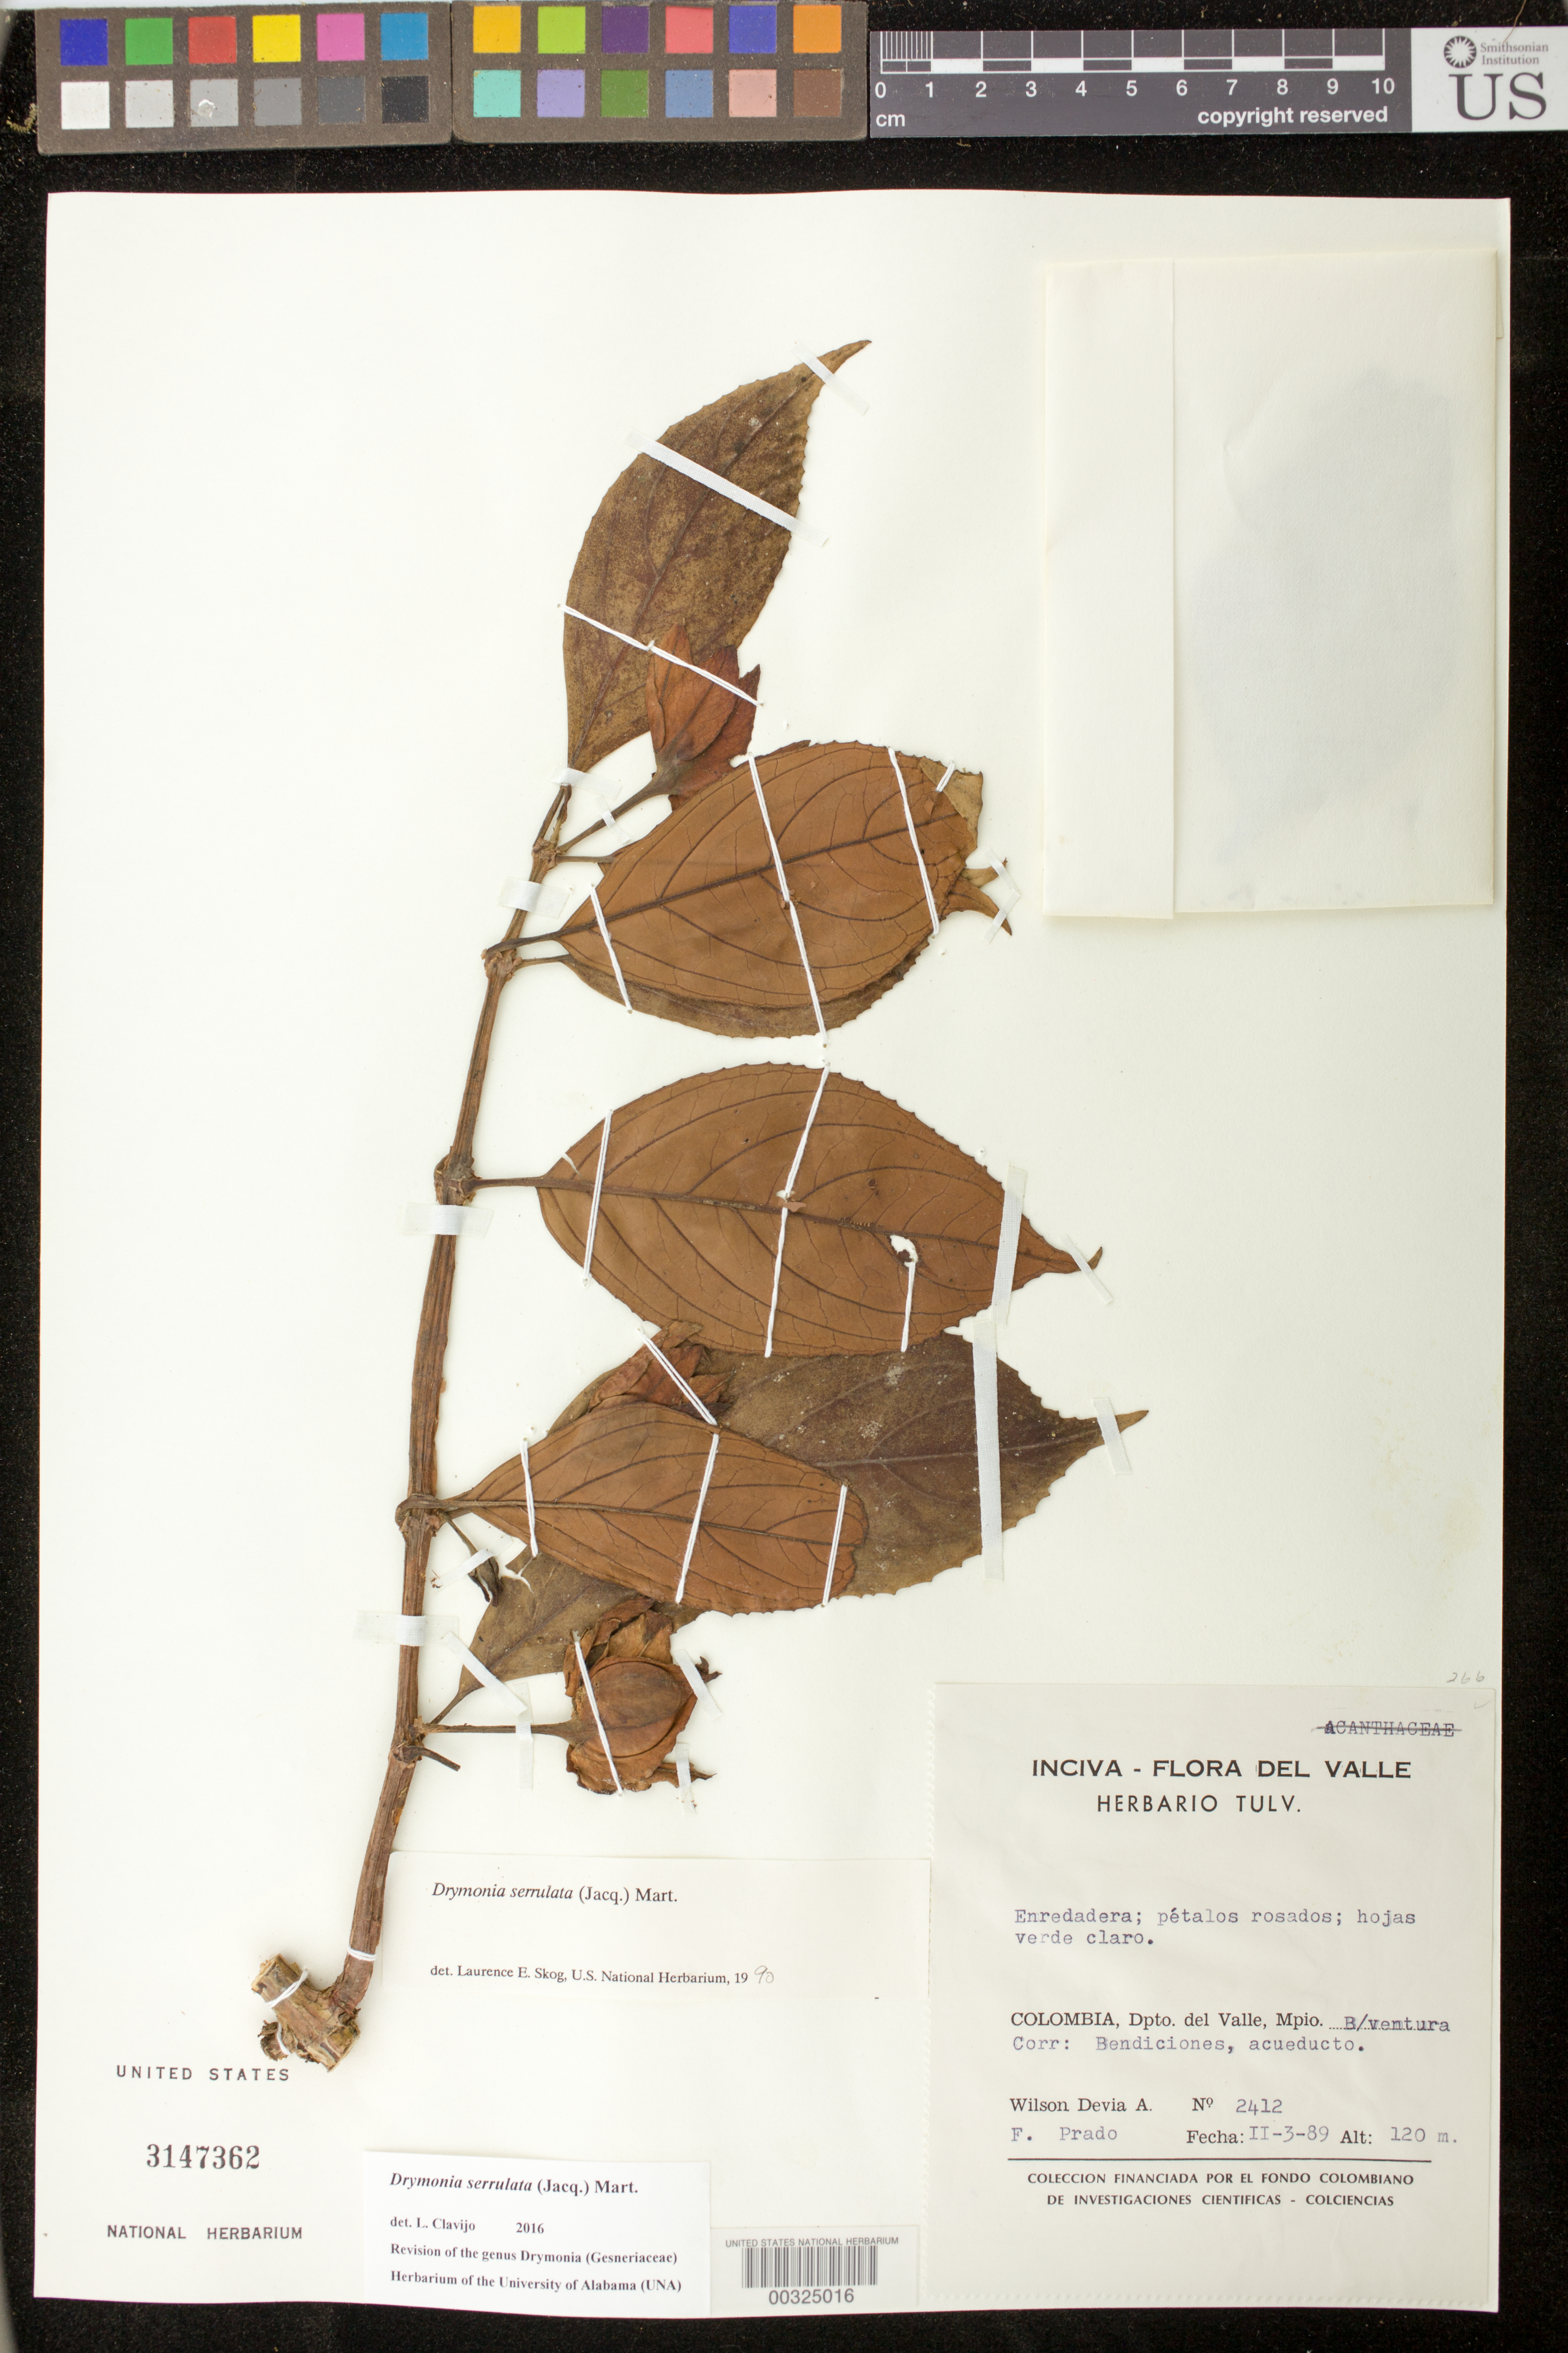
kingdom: Plantae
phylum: Tracheophyta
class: Magnoliopsida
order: Lamiales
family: Gesneriaceae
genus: Drymonia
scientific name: Drymonia serrulata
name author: (Jacq.) Mart.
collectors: W. Devia A. & F. Prado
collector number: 2412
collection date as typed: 03 Feb 1989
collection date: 1989-02-03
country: Colombia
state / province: Valle del Cauca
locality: Mun. of B/ventura, corr: Bendiciones, Acueducto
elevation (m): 120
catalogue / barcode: US 3147362